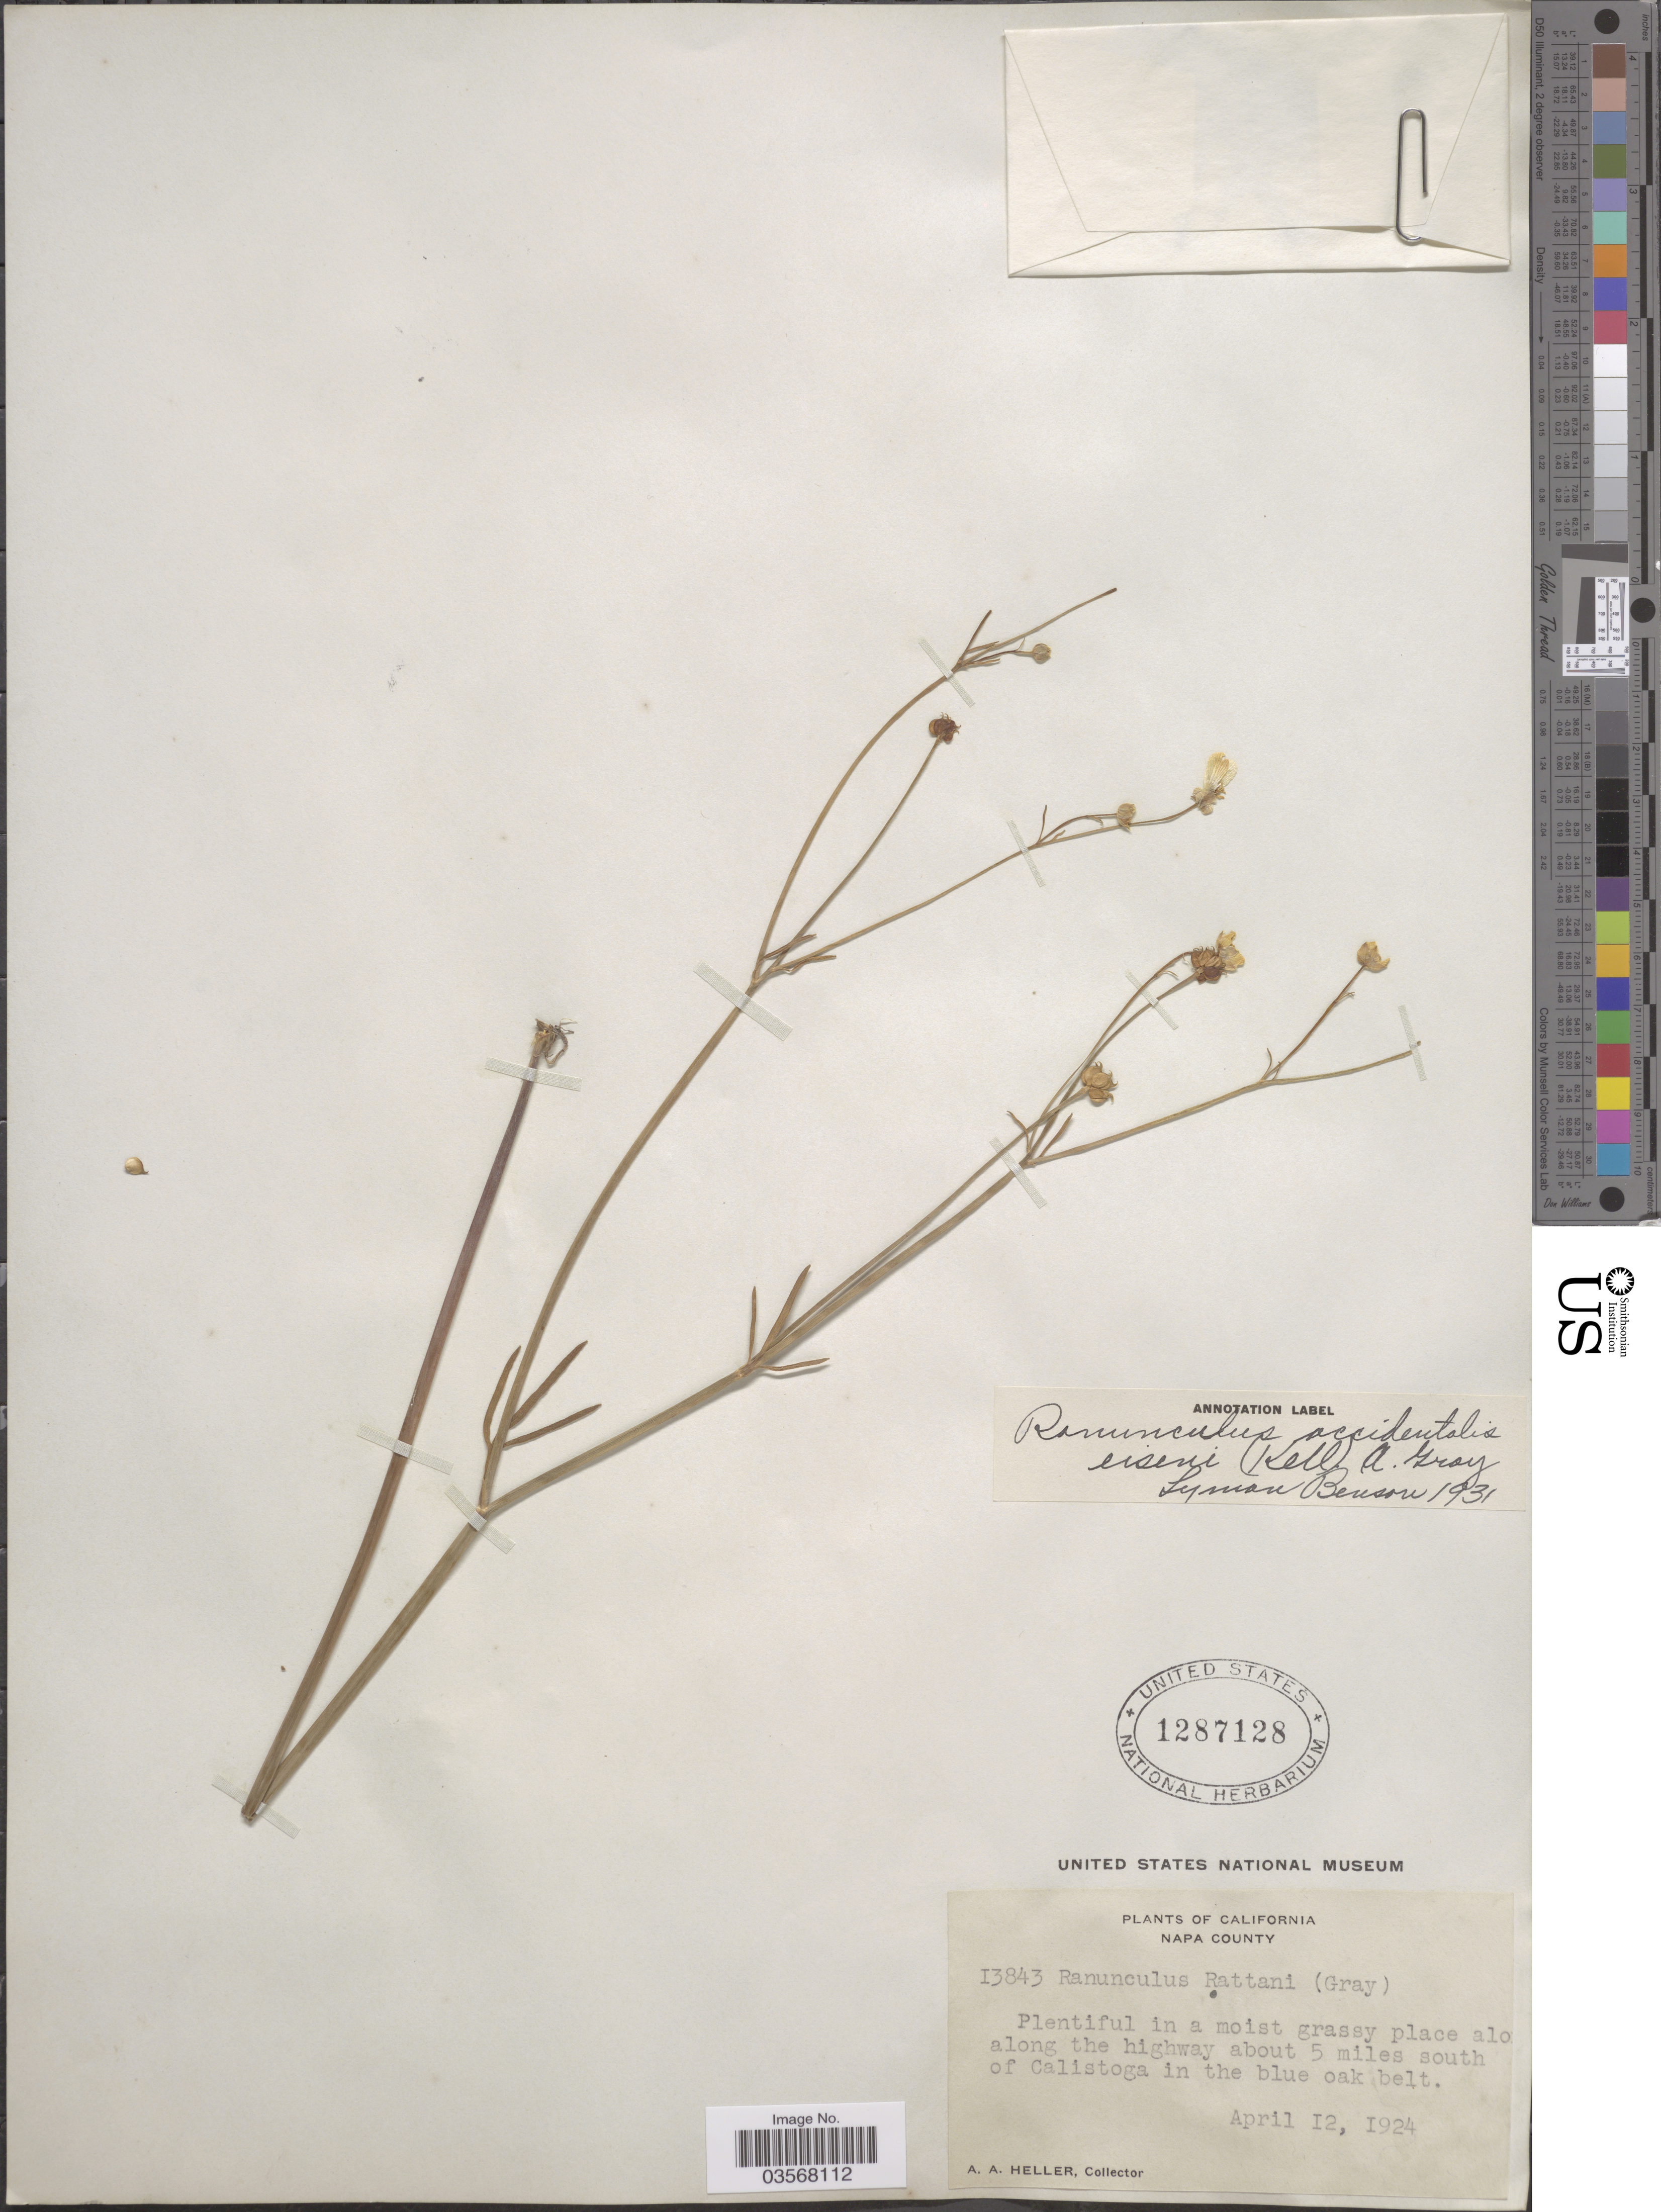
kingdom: Plantae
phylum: Tracheophyta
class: Magnoliopsida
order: Ranunculales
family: Ranunculaceae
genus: Ranunculus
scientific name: Ranunculus occidentalis var. eisenii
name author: Nutt.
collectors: A. A. Heller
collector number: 13843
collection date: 1924-04-12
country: United States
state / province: California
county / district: Napa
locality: Napa County. Along the highway about 5 miles south of Calistoga in the blue oak belt.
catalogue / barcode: US 1287128